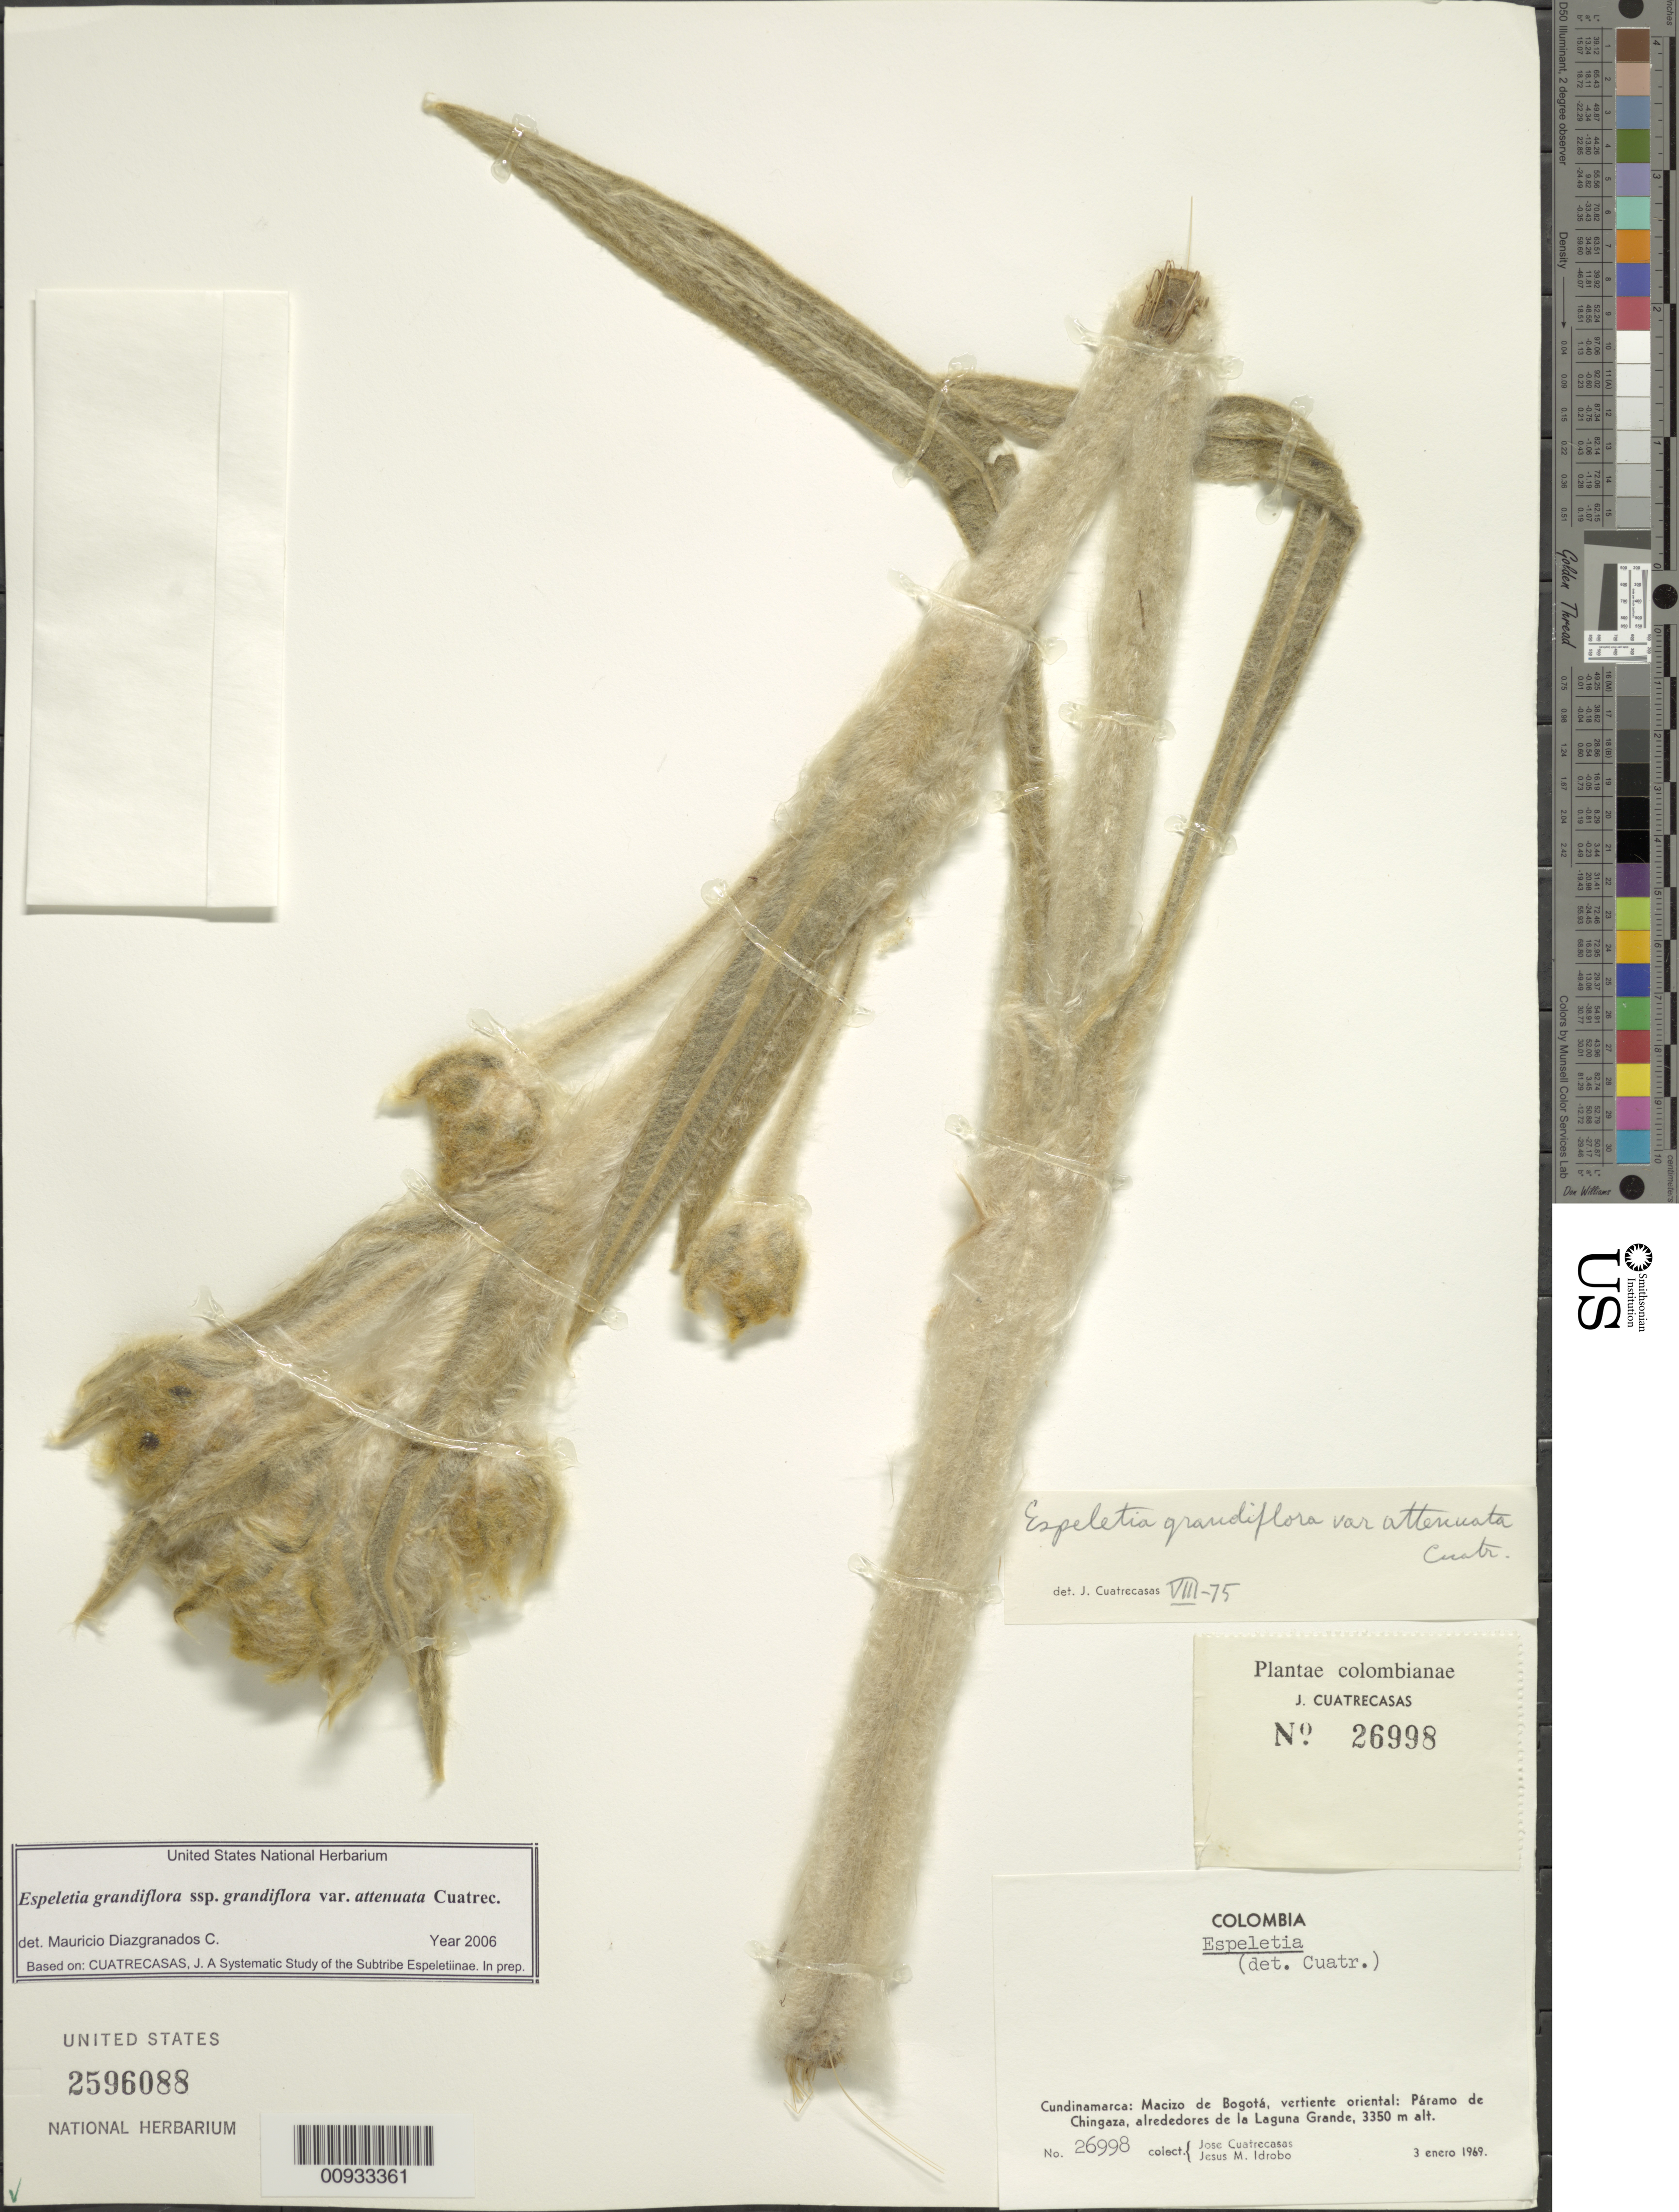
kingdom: Plantae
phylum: Tracheophyta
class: Magnoliopsida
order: Asterales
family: Asteraceae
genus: Espeletia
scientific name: Espeletia grandiflora var. attenuata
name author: Cuatrec.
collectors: J. Cuatrecasas & J. M. Idrobo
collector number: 26998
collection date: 1969-01-03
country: Colombia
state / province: Cundinamarca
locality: Páramo de Chingaza [Diazgranados: or Chisacá?] . Macizo de Bogotá, vertiente Oriental, alrededores de la Laguna Grande.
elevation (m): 3350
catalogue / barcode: US 2596088